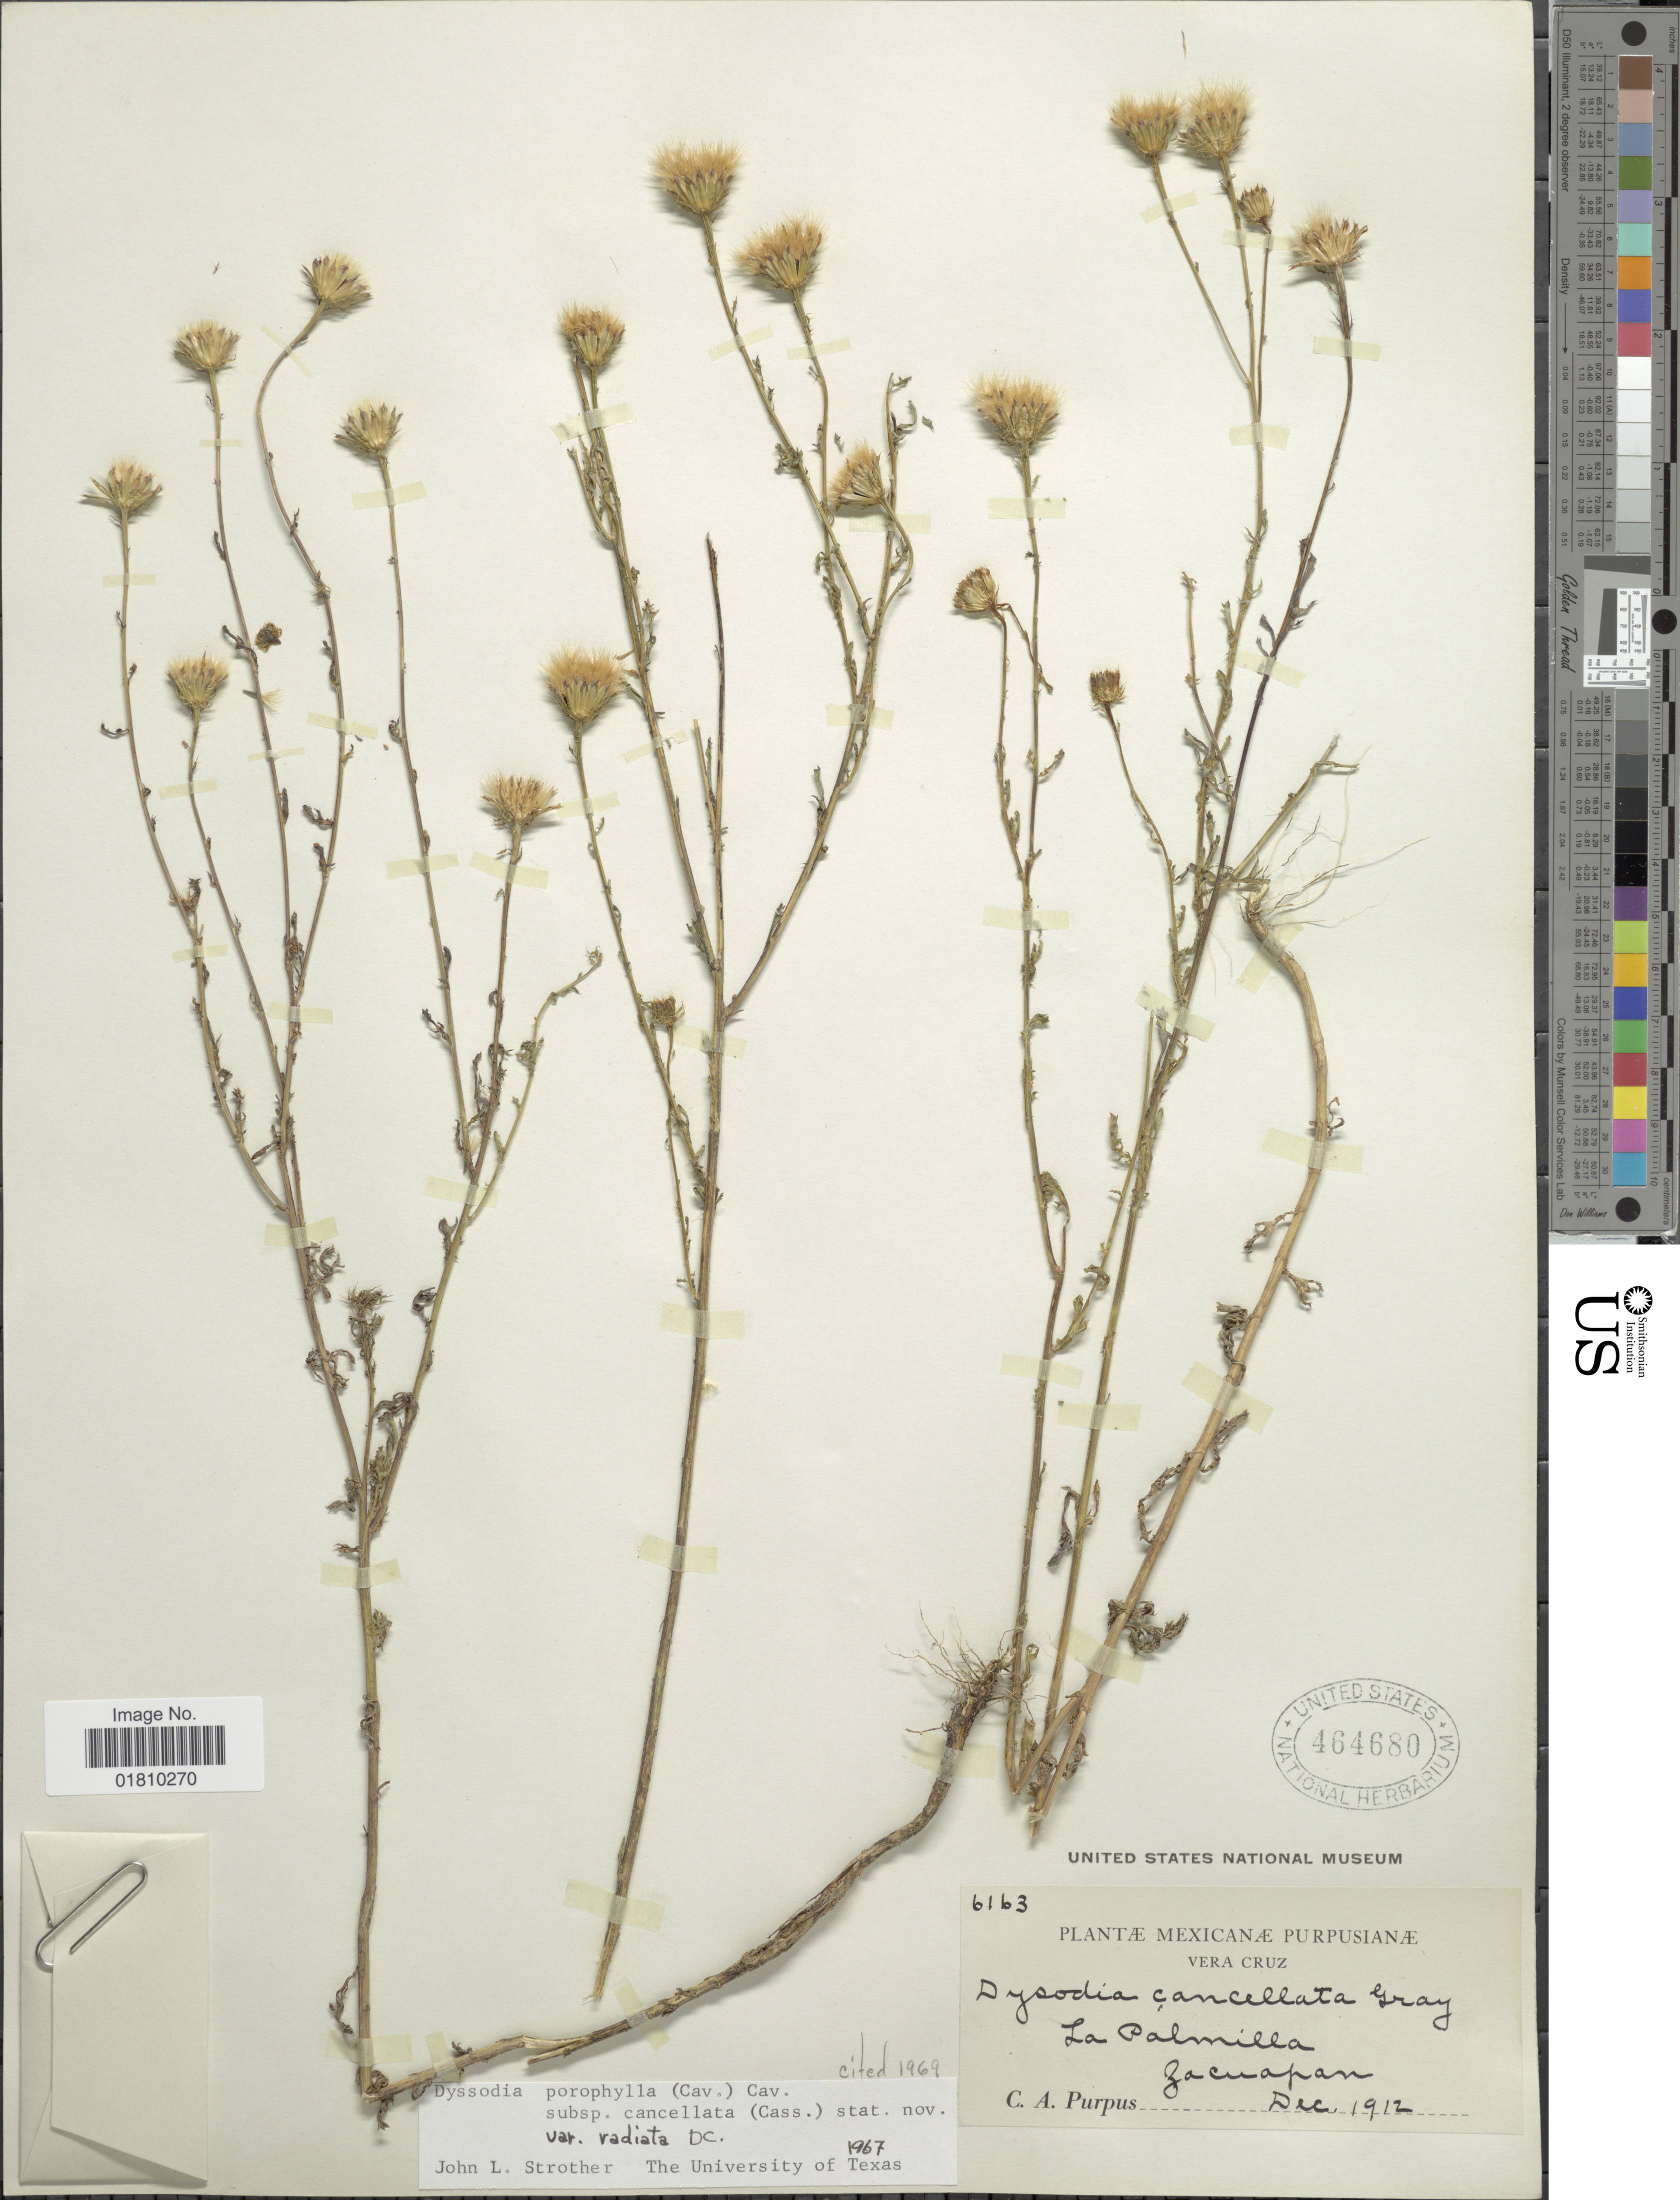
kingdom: Plantae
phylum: Tracheophyta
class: Magnoliopsida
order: Asterales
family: Asteraceae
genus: Adenophyllum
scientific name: Adenophyllum porophyllum var. radiatum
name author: (DC.) Strother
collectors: C. A. Purpus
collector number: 6163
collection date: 1912-12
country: Mexico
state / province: Veracruz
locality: La Palmilla, Zacuapan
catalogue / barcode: US 464680